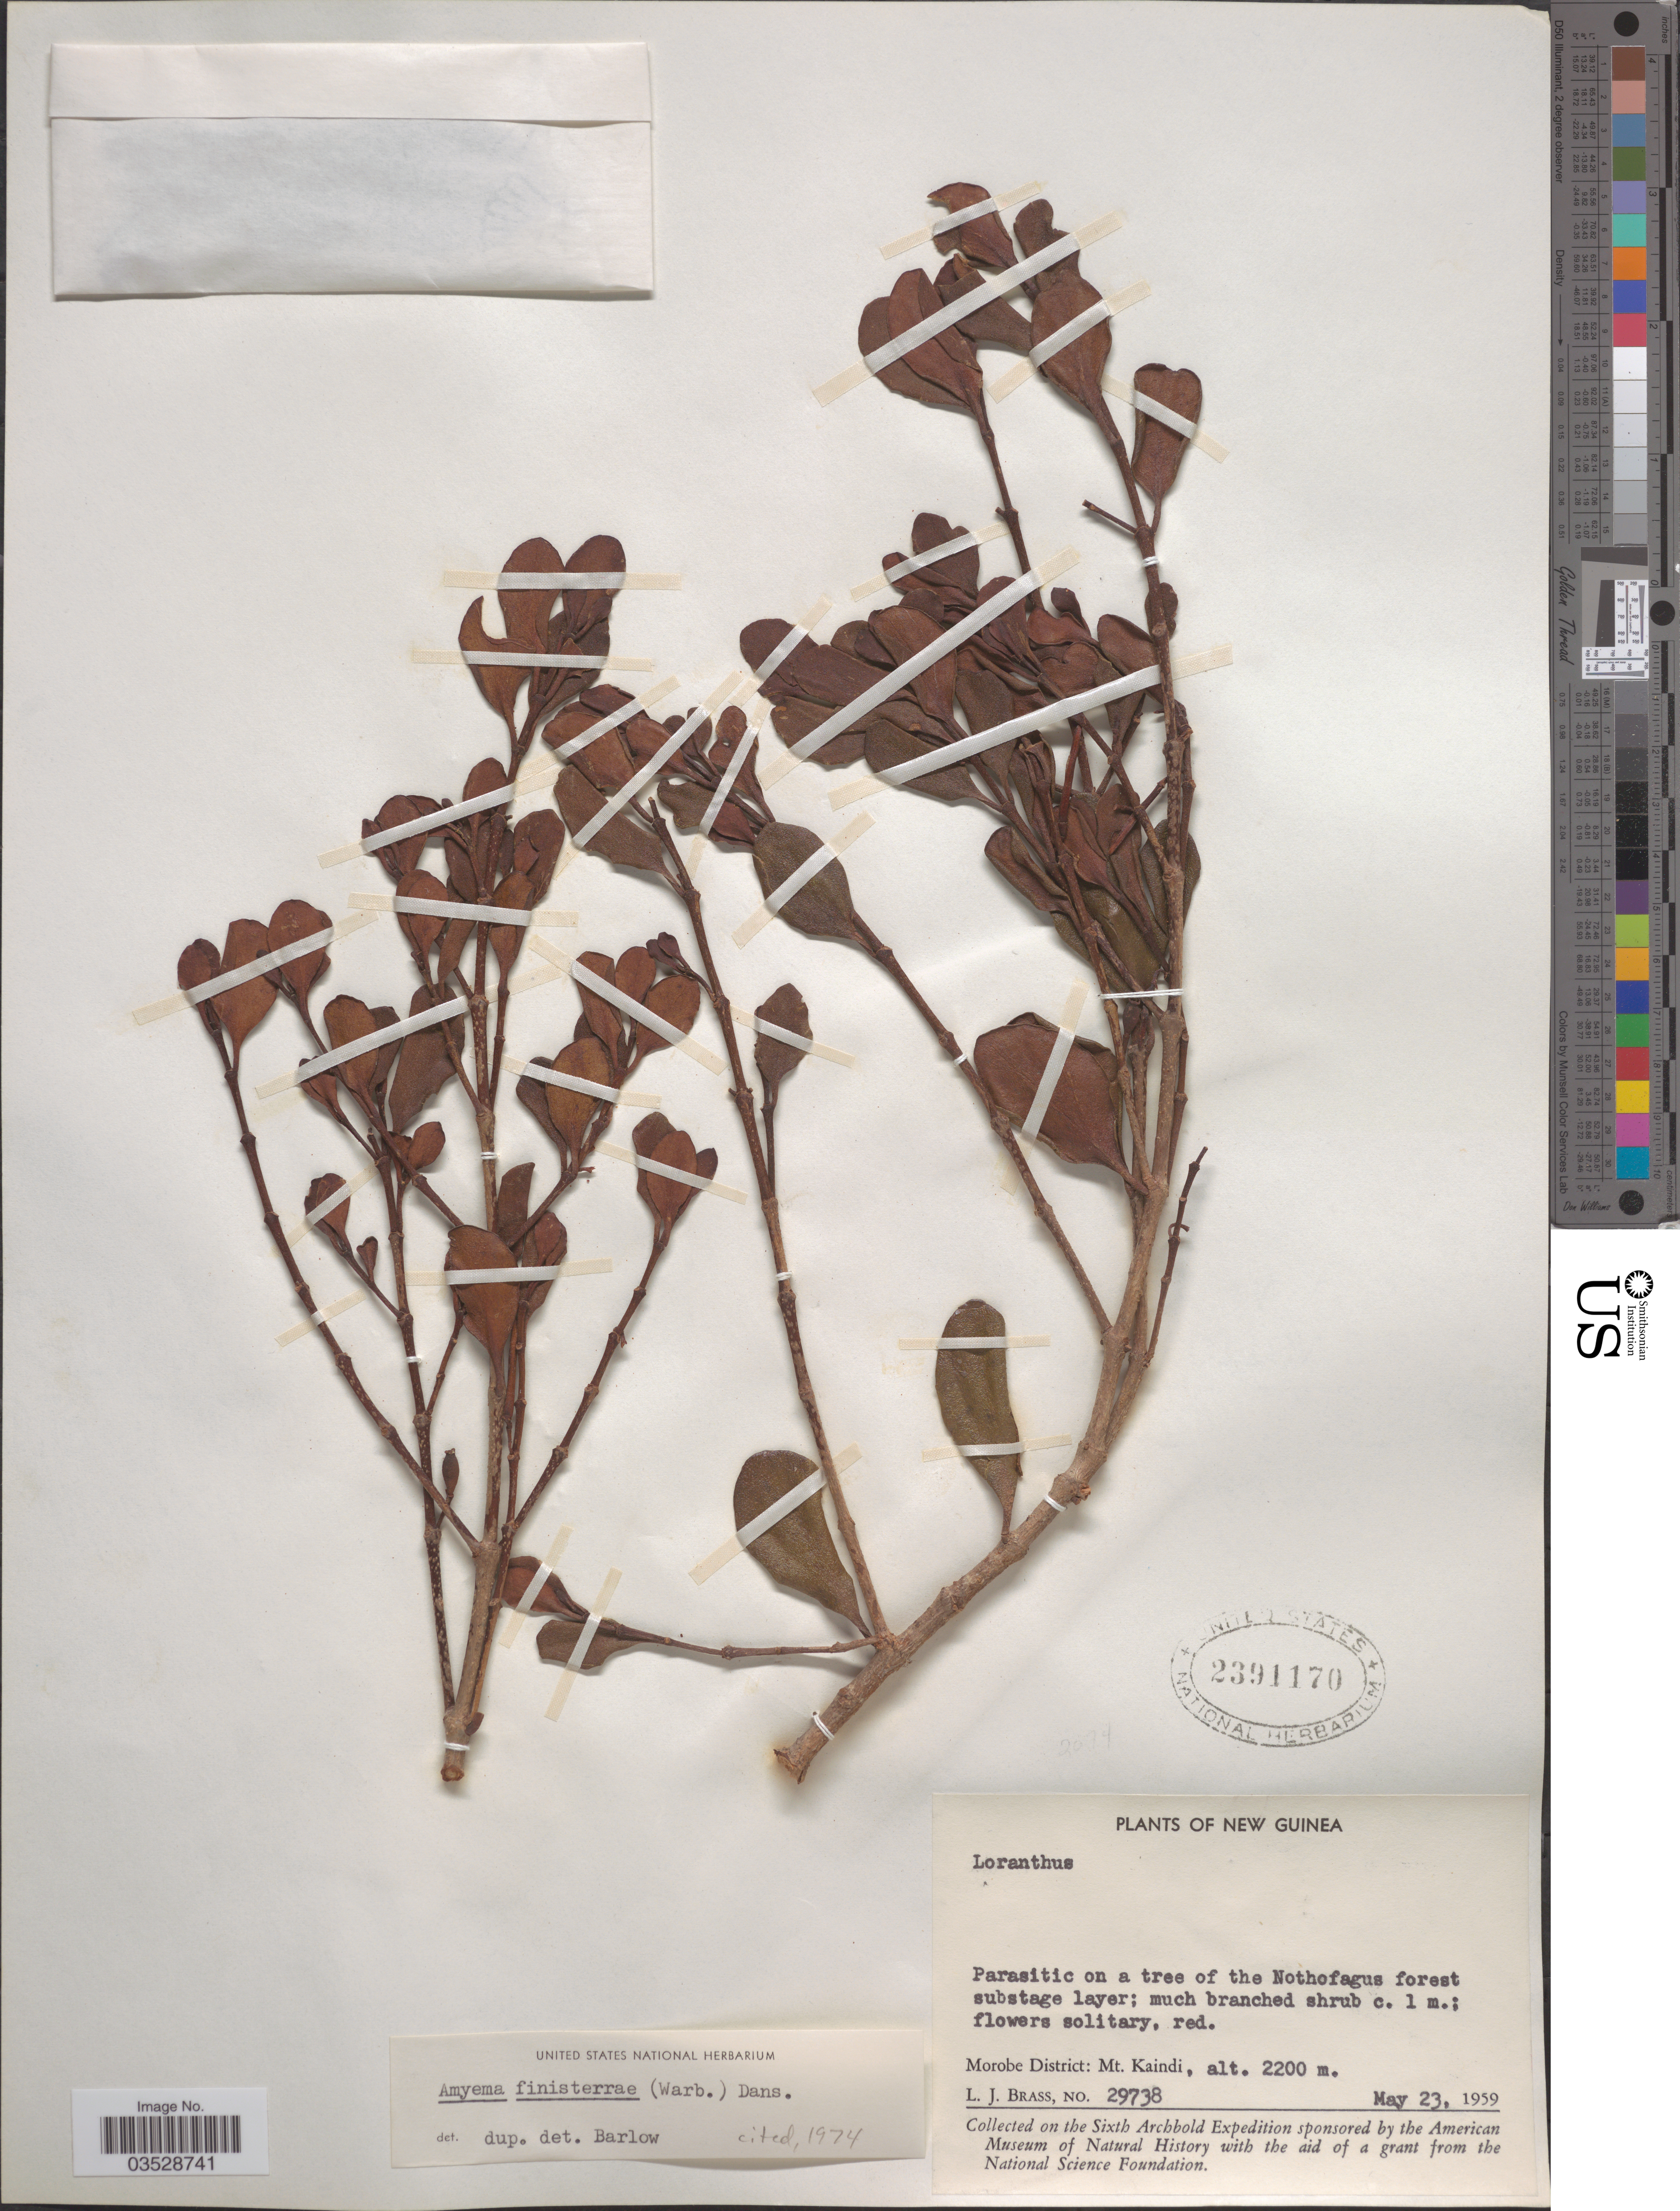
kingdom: Plantae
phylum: Tracheophyta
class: Magnoliopsida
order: Santalales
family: Loranthaceae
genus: Amyema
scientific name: Amyema finisterrae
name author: (Warb.) Danser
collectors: L. J. Brass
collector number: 29738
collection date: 1959-05-23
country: Papua New Guinea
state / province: Morobe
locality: New Guinea. Morobe District: Mt. Kaindi.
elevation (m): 2200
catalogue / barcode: US 2391170